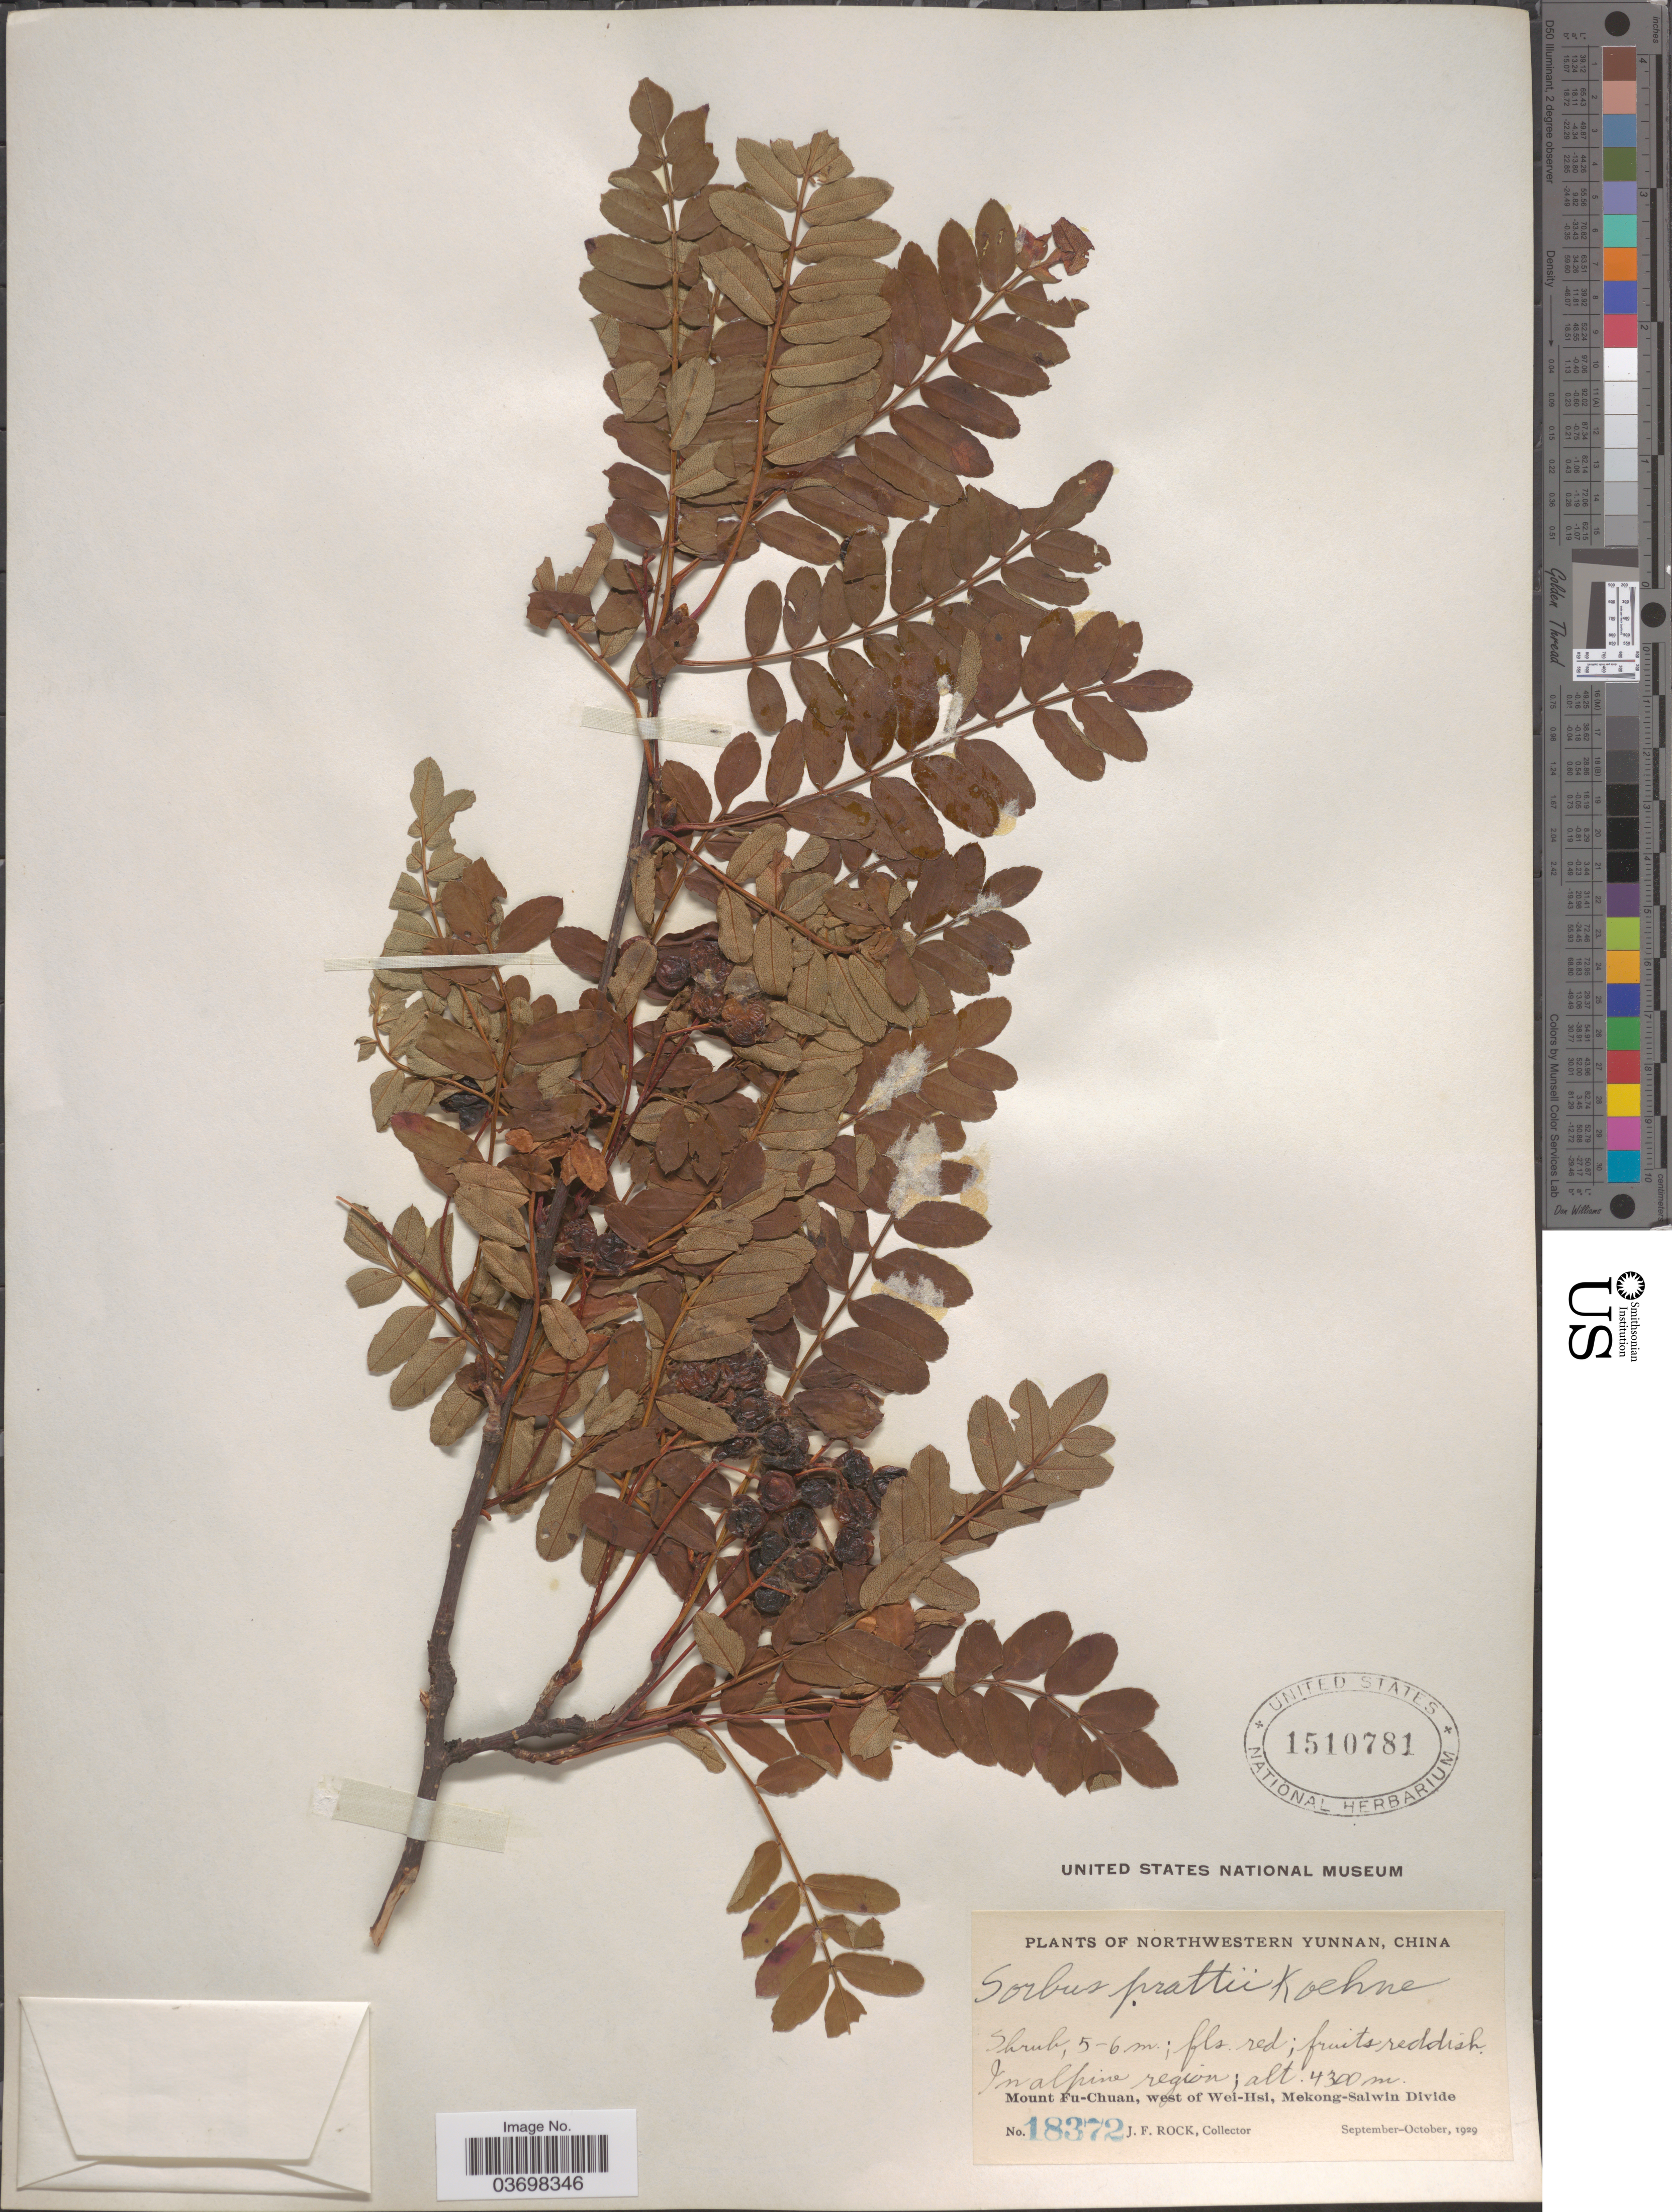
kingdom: Plantae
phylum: Tracheophyta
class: Magnoliopsida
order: Rosales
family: Rosaceae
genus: Sorbus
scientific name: Sorbus prattii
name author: Koehne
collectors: J. Rock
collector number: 18372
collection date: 1929-09/1929-10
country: China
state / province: Yunnan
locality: Northwestern Yunnan. In alpine region. Mount Fu-Chuan, west of Wei-Hsi, Mekong-Salwin divide.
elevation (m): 4300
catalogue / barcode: US 1510781